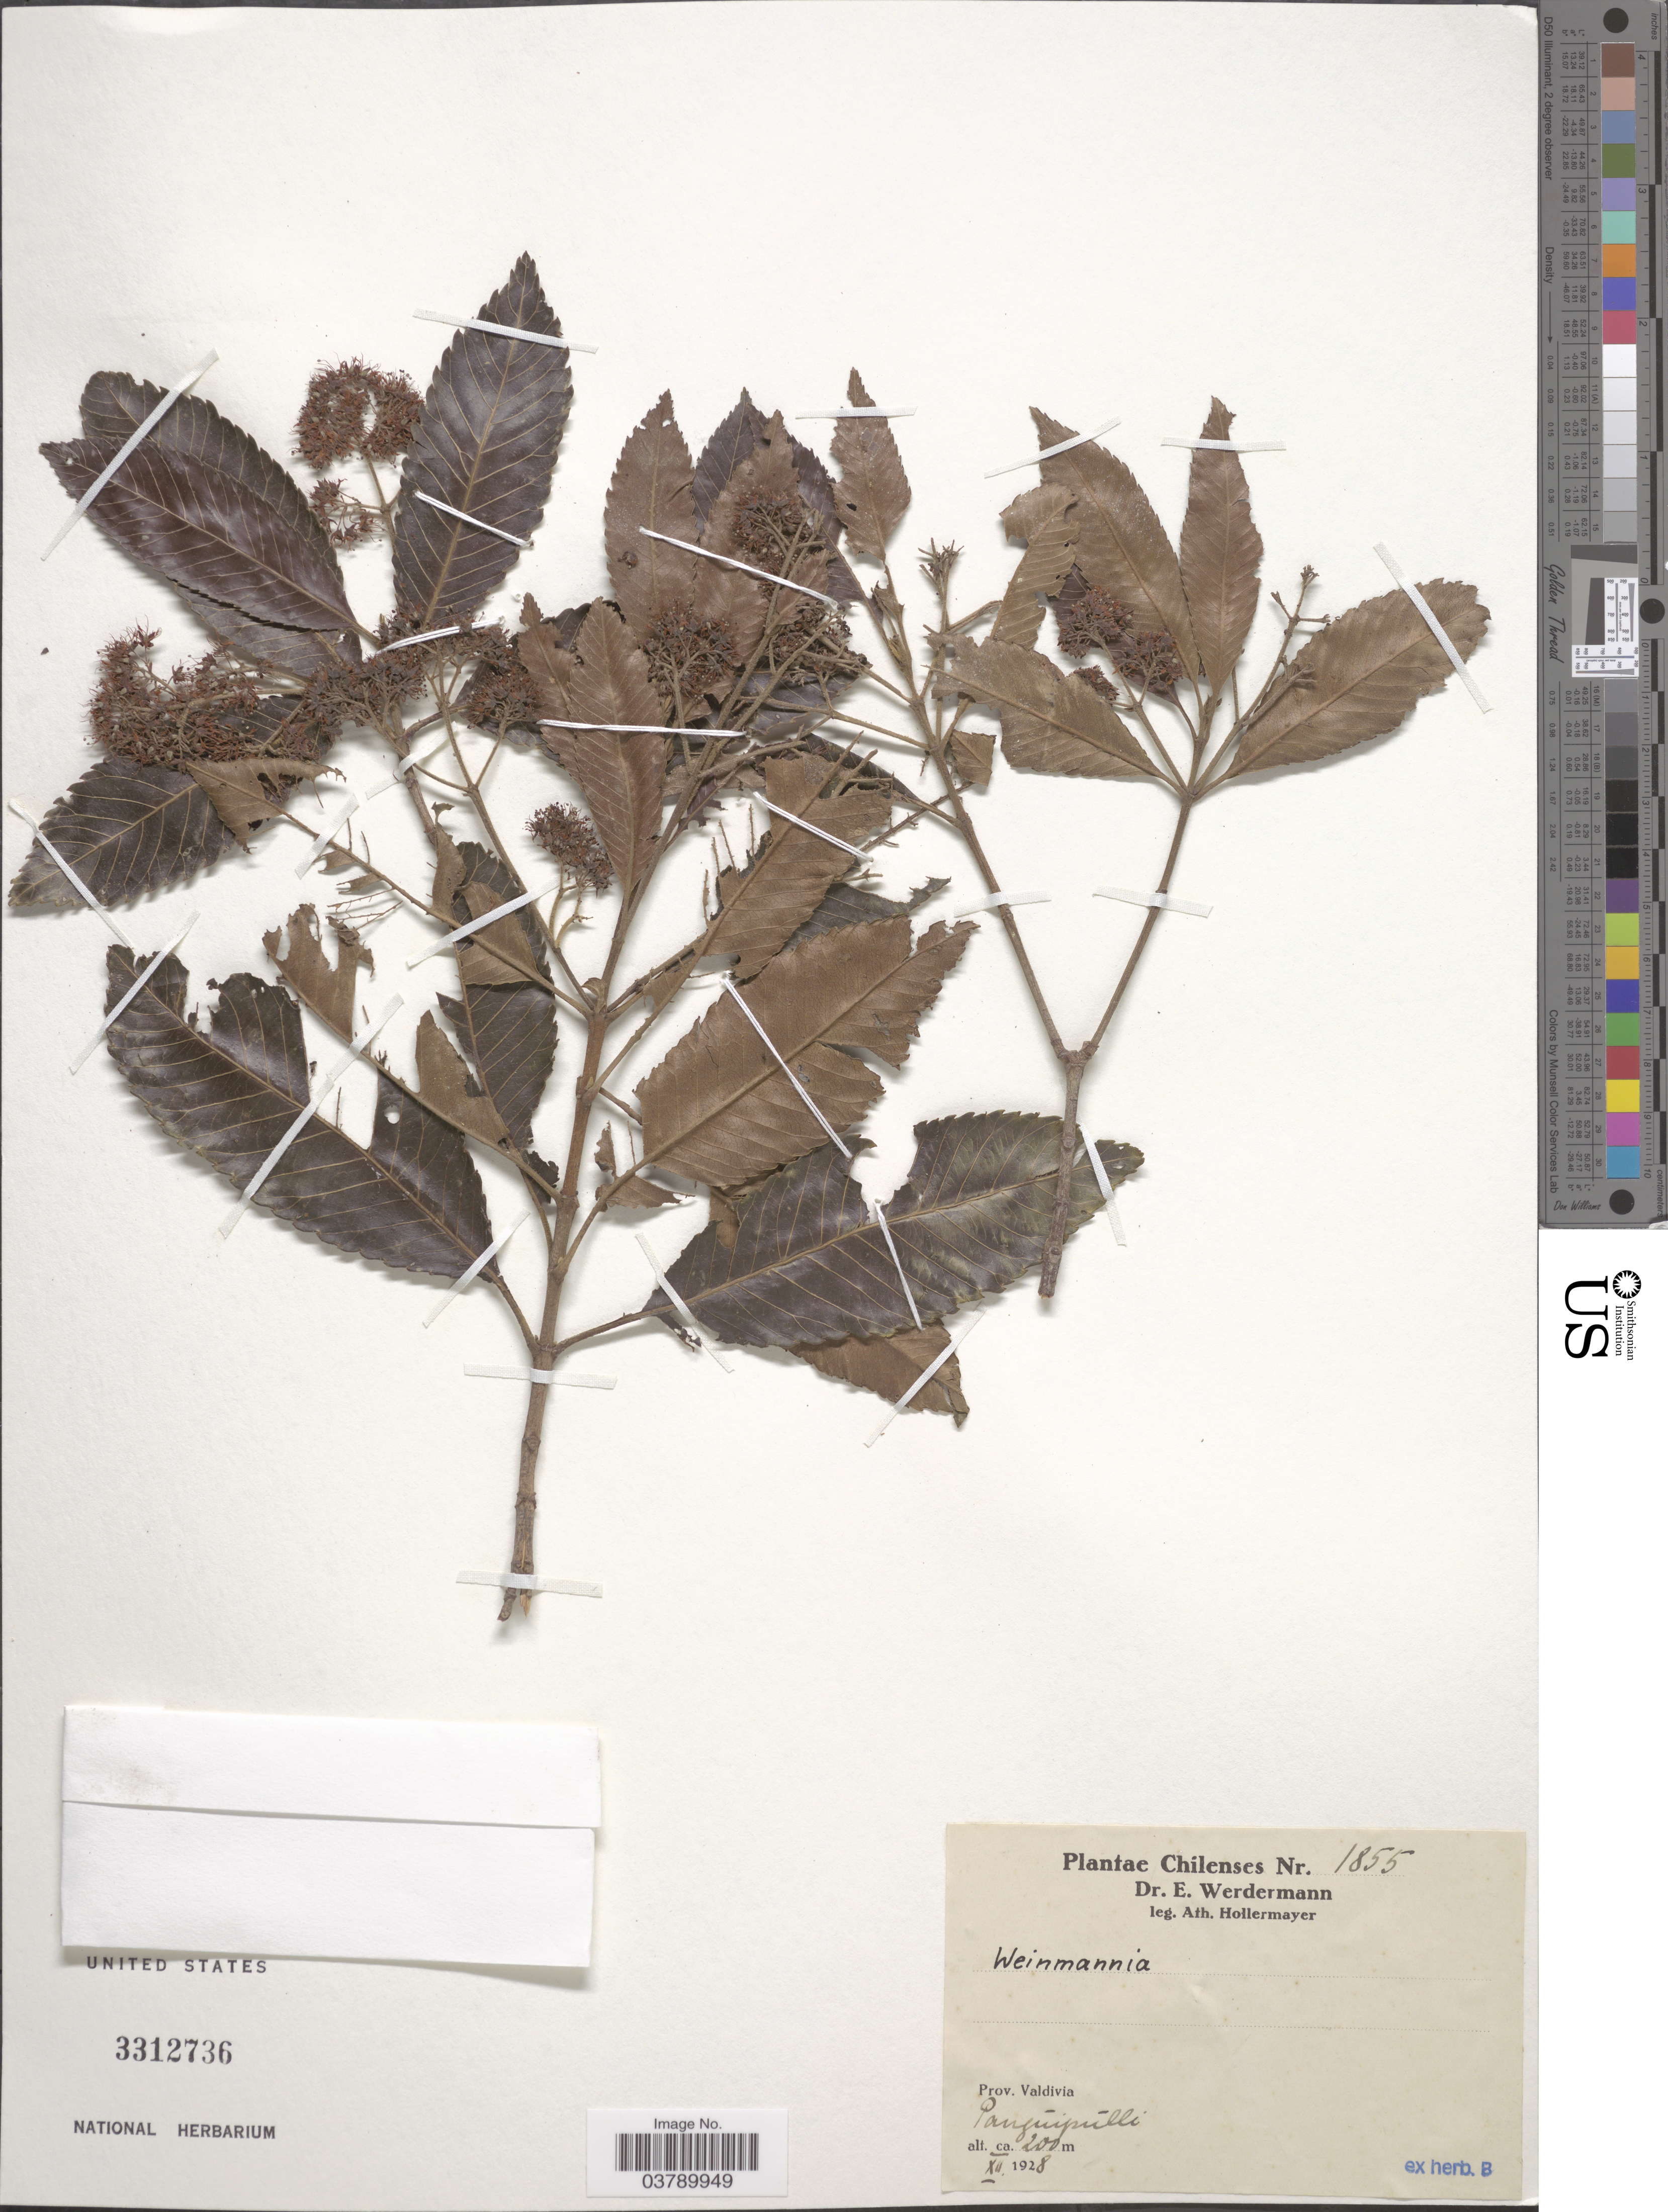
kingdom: Plantae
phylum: Tracheophyta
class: Magnoliopsida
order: Oxalidales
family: Cunoniaceae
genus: Weinmannia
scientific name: Weinmannia sp.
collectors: A. Hollermayer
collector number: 1855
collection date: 1928-12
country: Chile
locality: Prov. Valdivia. Pangúipúlli.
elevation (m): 200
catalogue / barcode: US 3312736